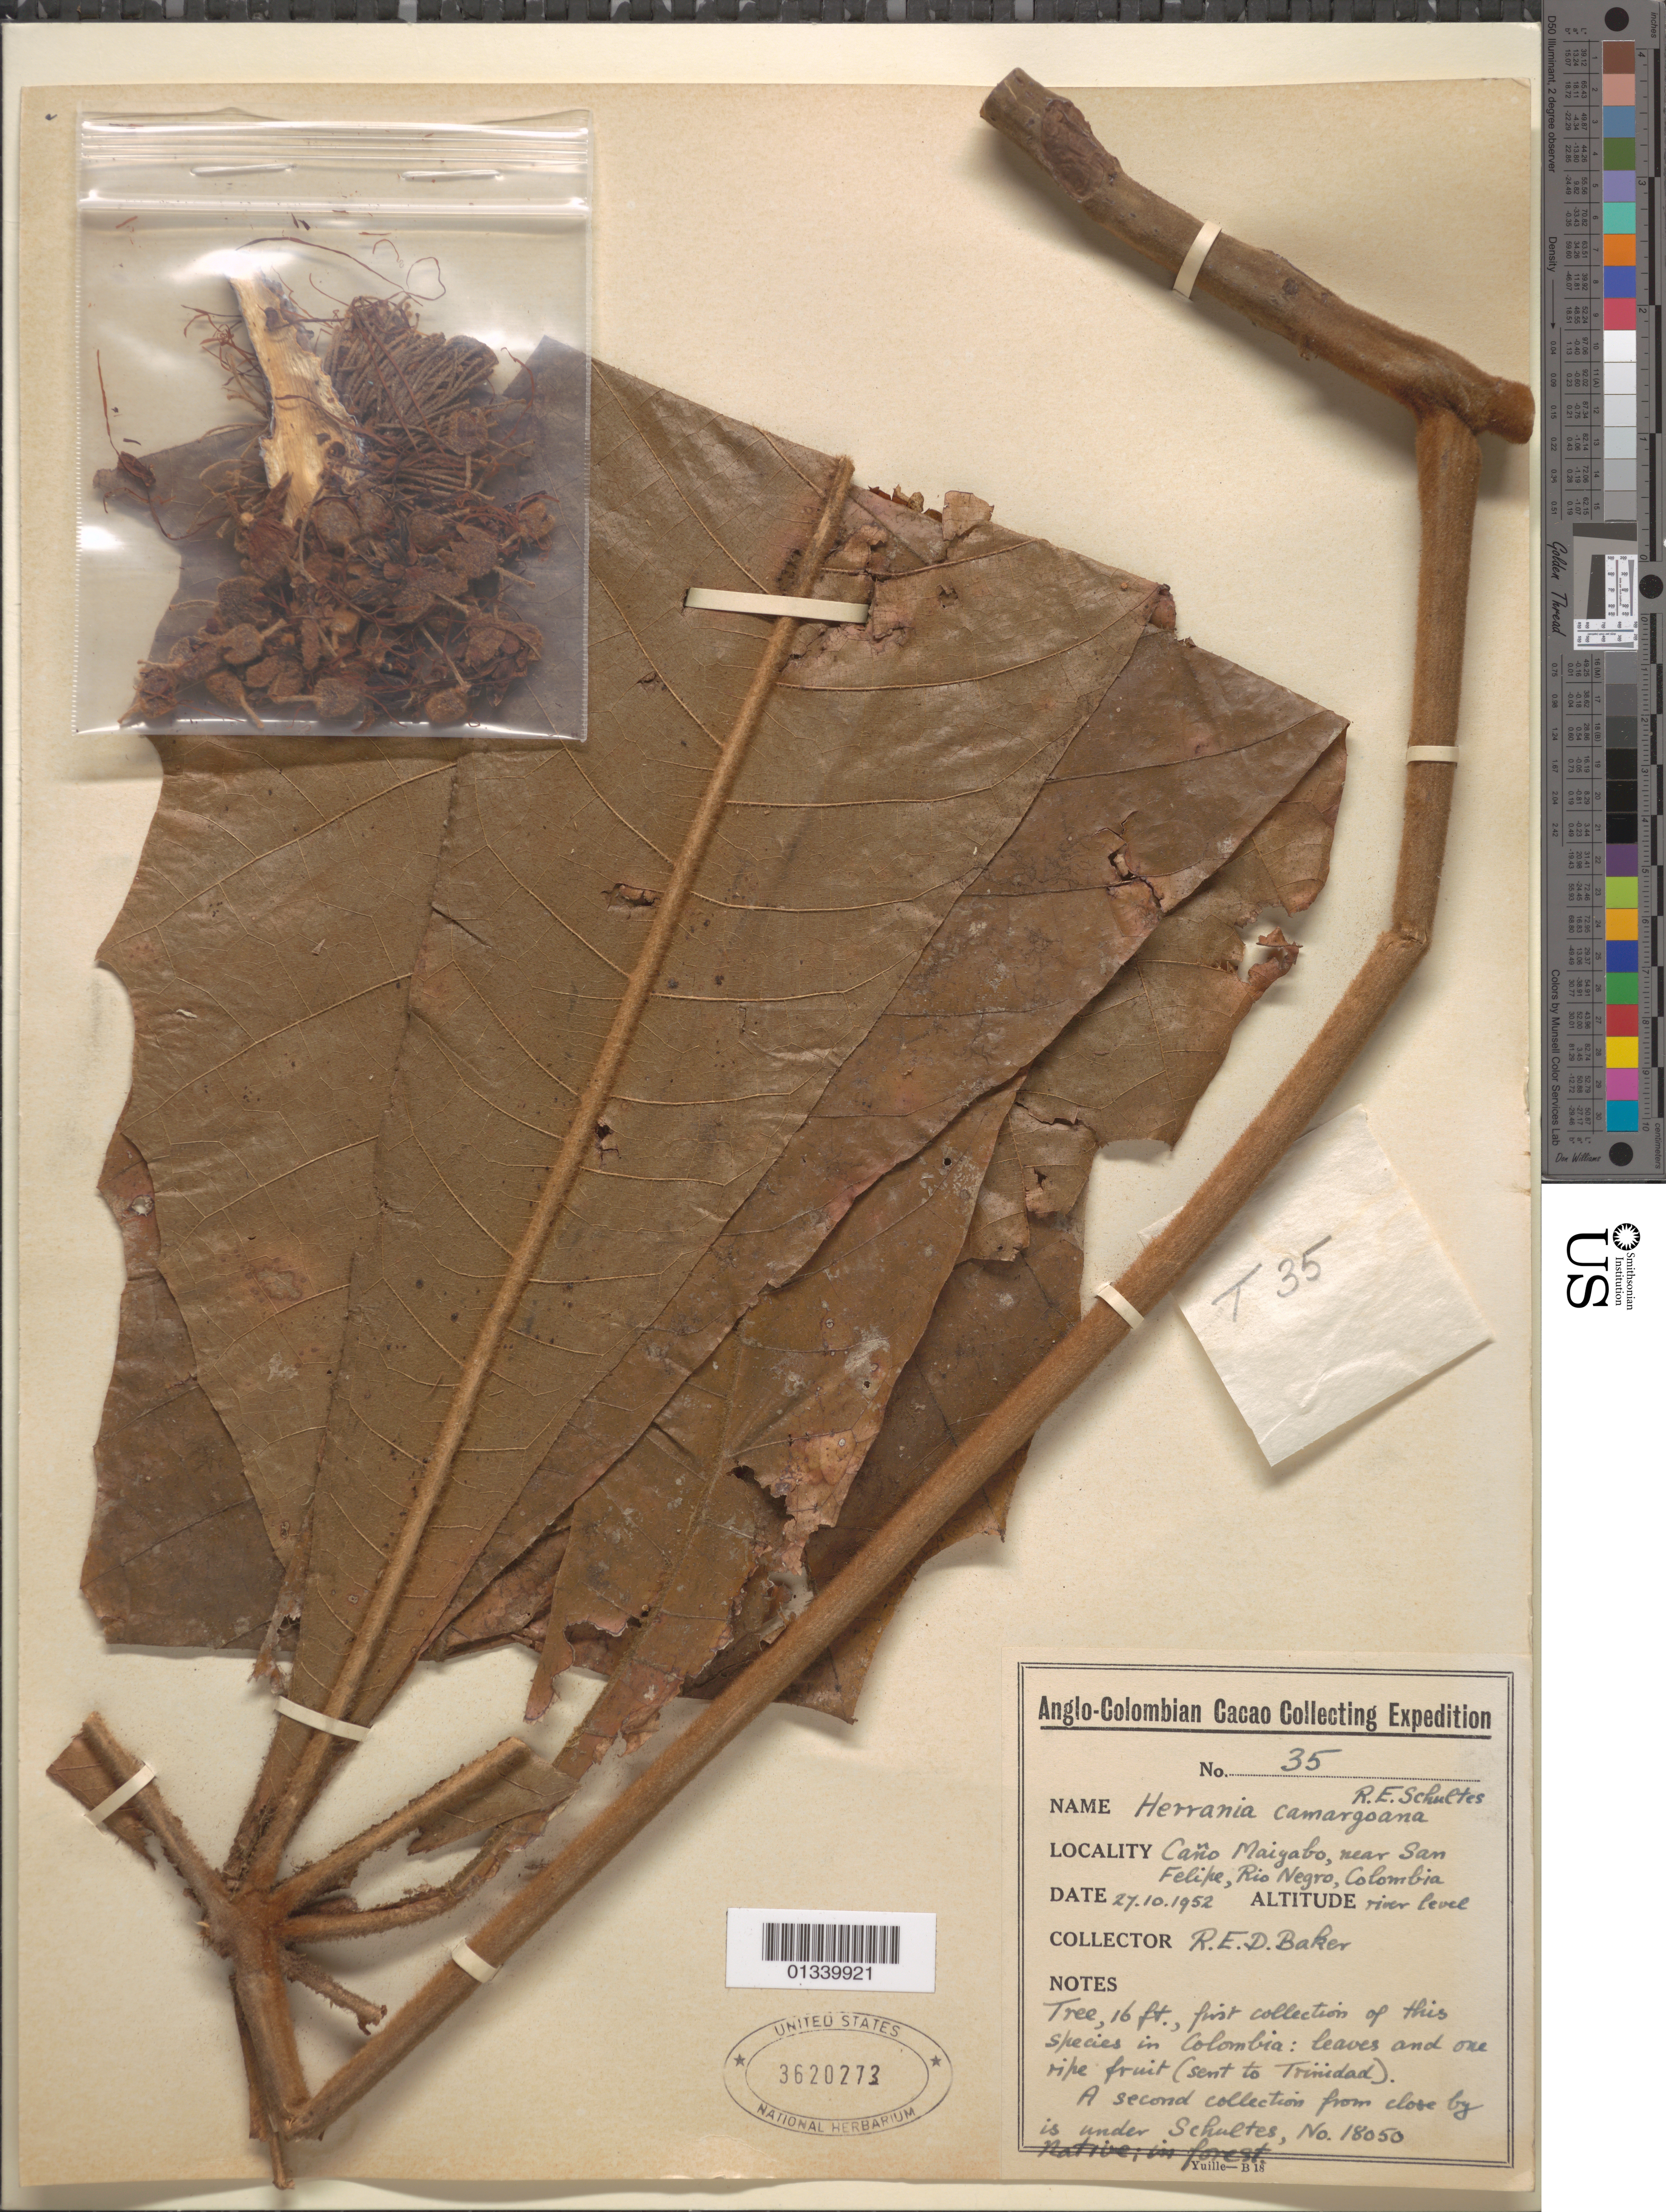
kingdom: Plantae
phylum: Tracheophyta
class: Magnoliopsida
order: Malvales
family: Malvaceae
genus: Theobroma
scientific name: Theobroma atrorubens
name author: (Huber) Ducke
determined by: Dorr, Laurence J., Curator (BOT), Smithsonian Institution - National Museum of Natural History (UNITED STATES)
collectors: R. E. D. Baker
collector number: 35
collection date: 1952-10-27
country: Colombia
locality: Cano Maigabo, near San Felipe, Rio Negro. River level.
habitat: Forests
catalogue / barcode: US 3620273